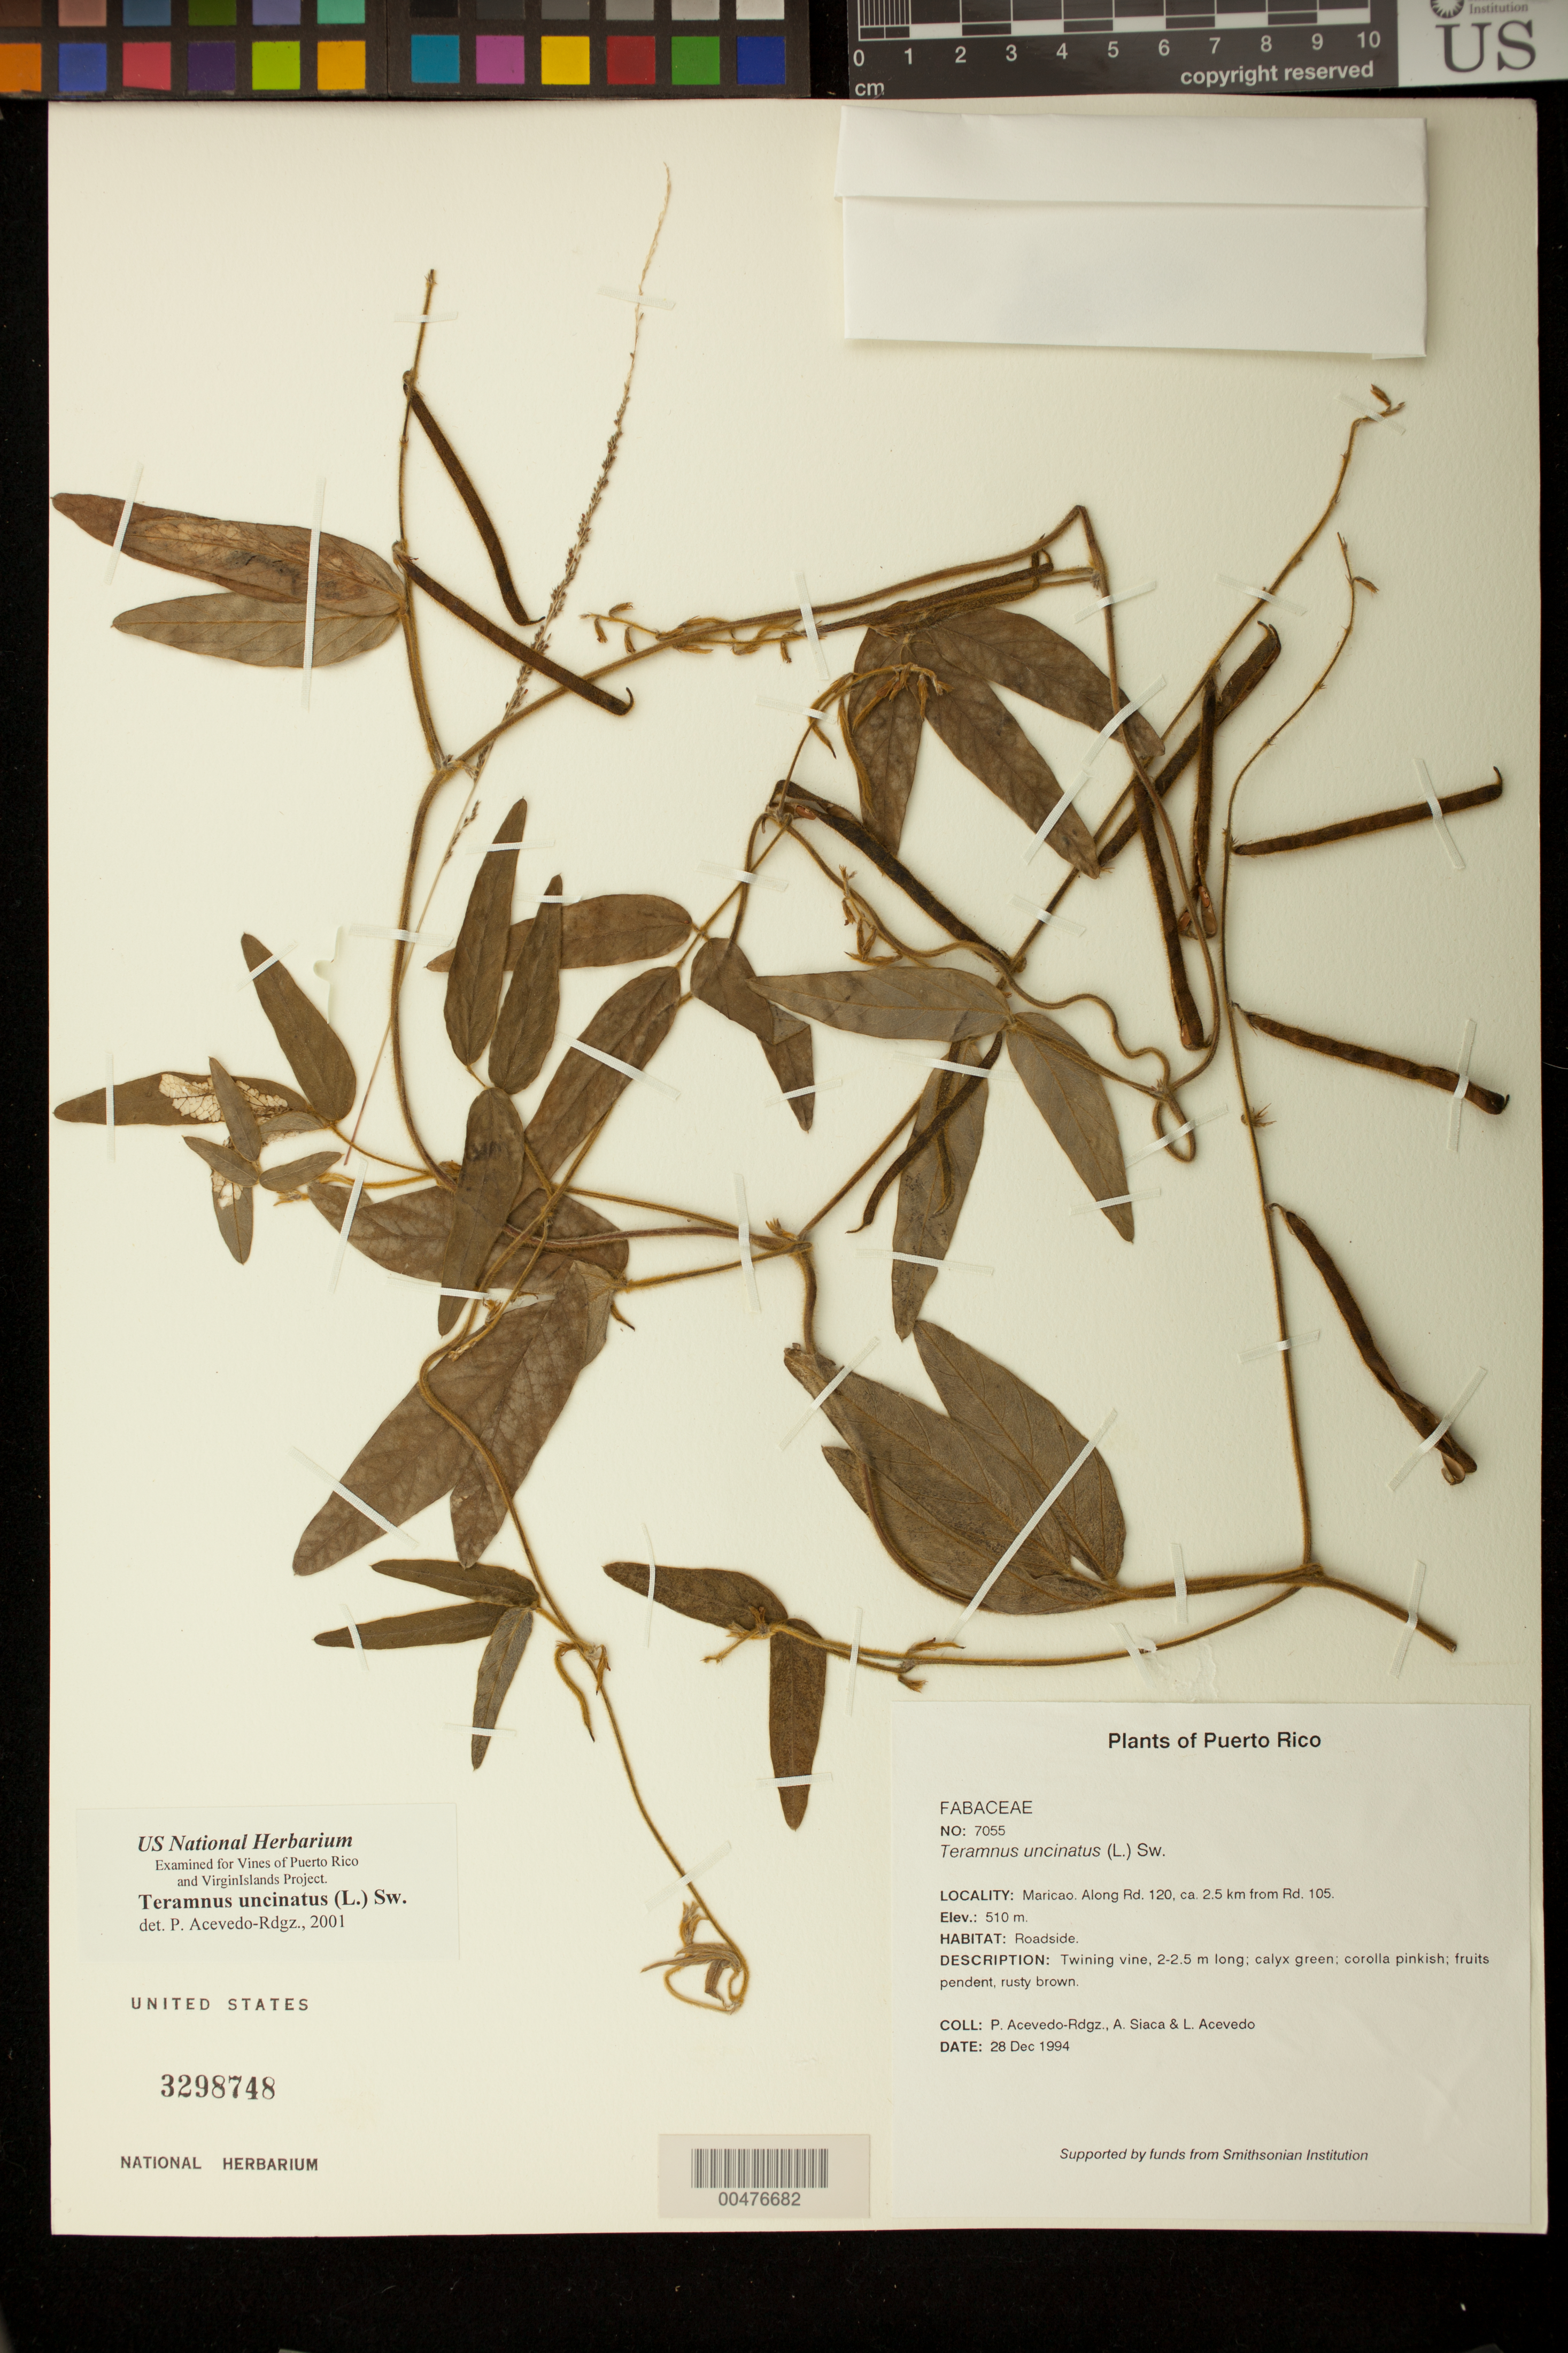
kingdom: Plantae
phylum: Tracheophyta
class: Magnoliopsida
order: Fabales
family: Fabaceae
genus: Teramnus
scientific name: Teramnus uncinatus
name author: (L.) Sw.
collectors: P. Acevedo-Rodr., A. Siaca & L. Acevedo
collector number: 7055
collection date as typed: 28 Dec 1994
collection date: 1994-12-28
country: Puerto Rico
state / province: Maricao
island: Puerto Rico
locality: Maricao. Along Rd. 120, ca. 2.5 km from Rd. 105.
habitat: Roadside.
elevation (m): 510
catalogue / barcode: US 3298748